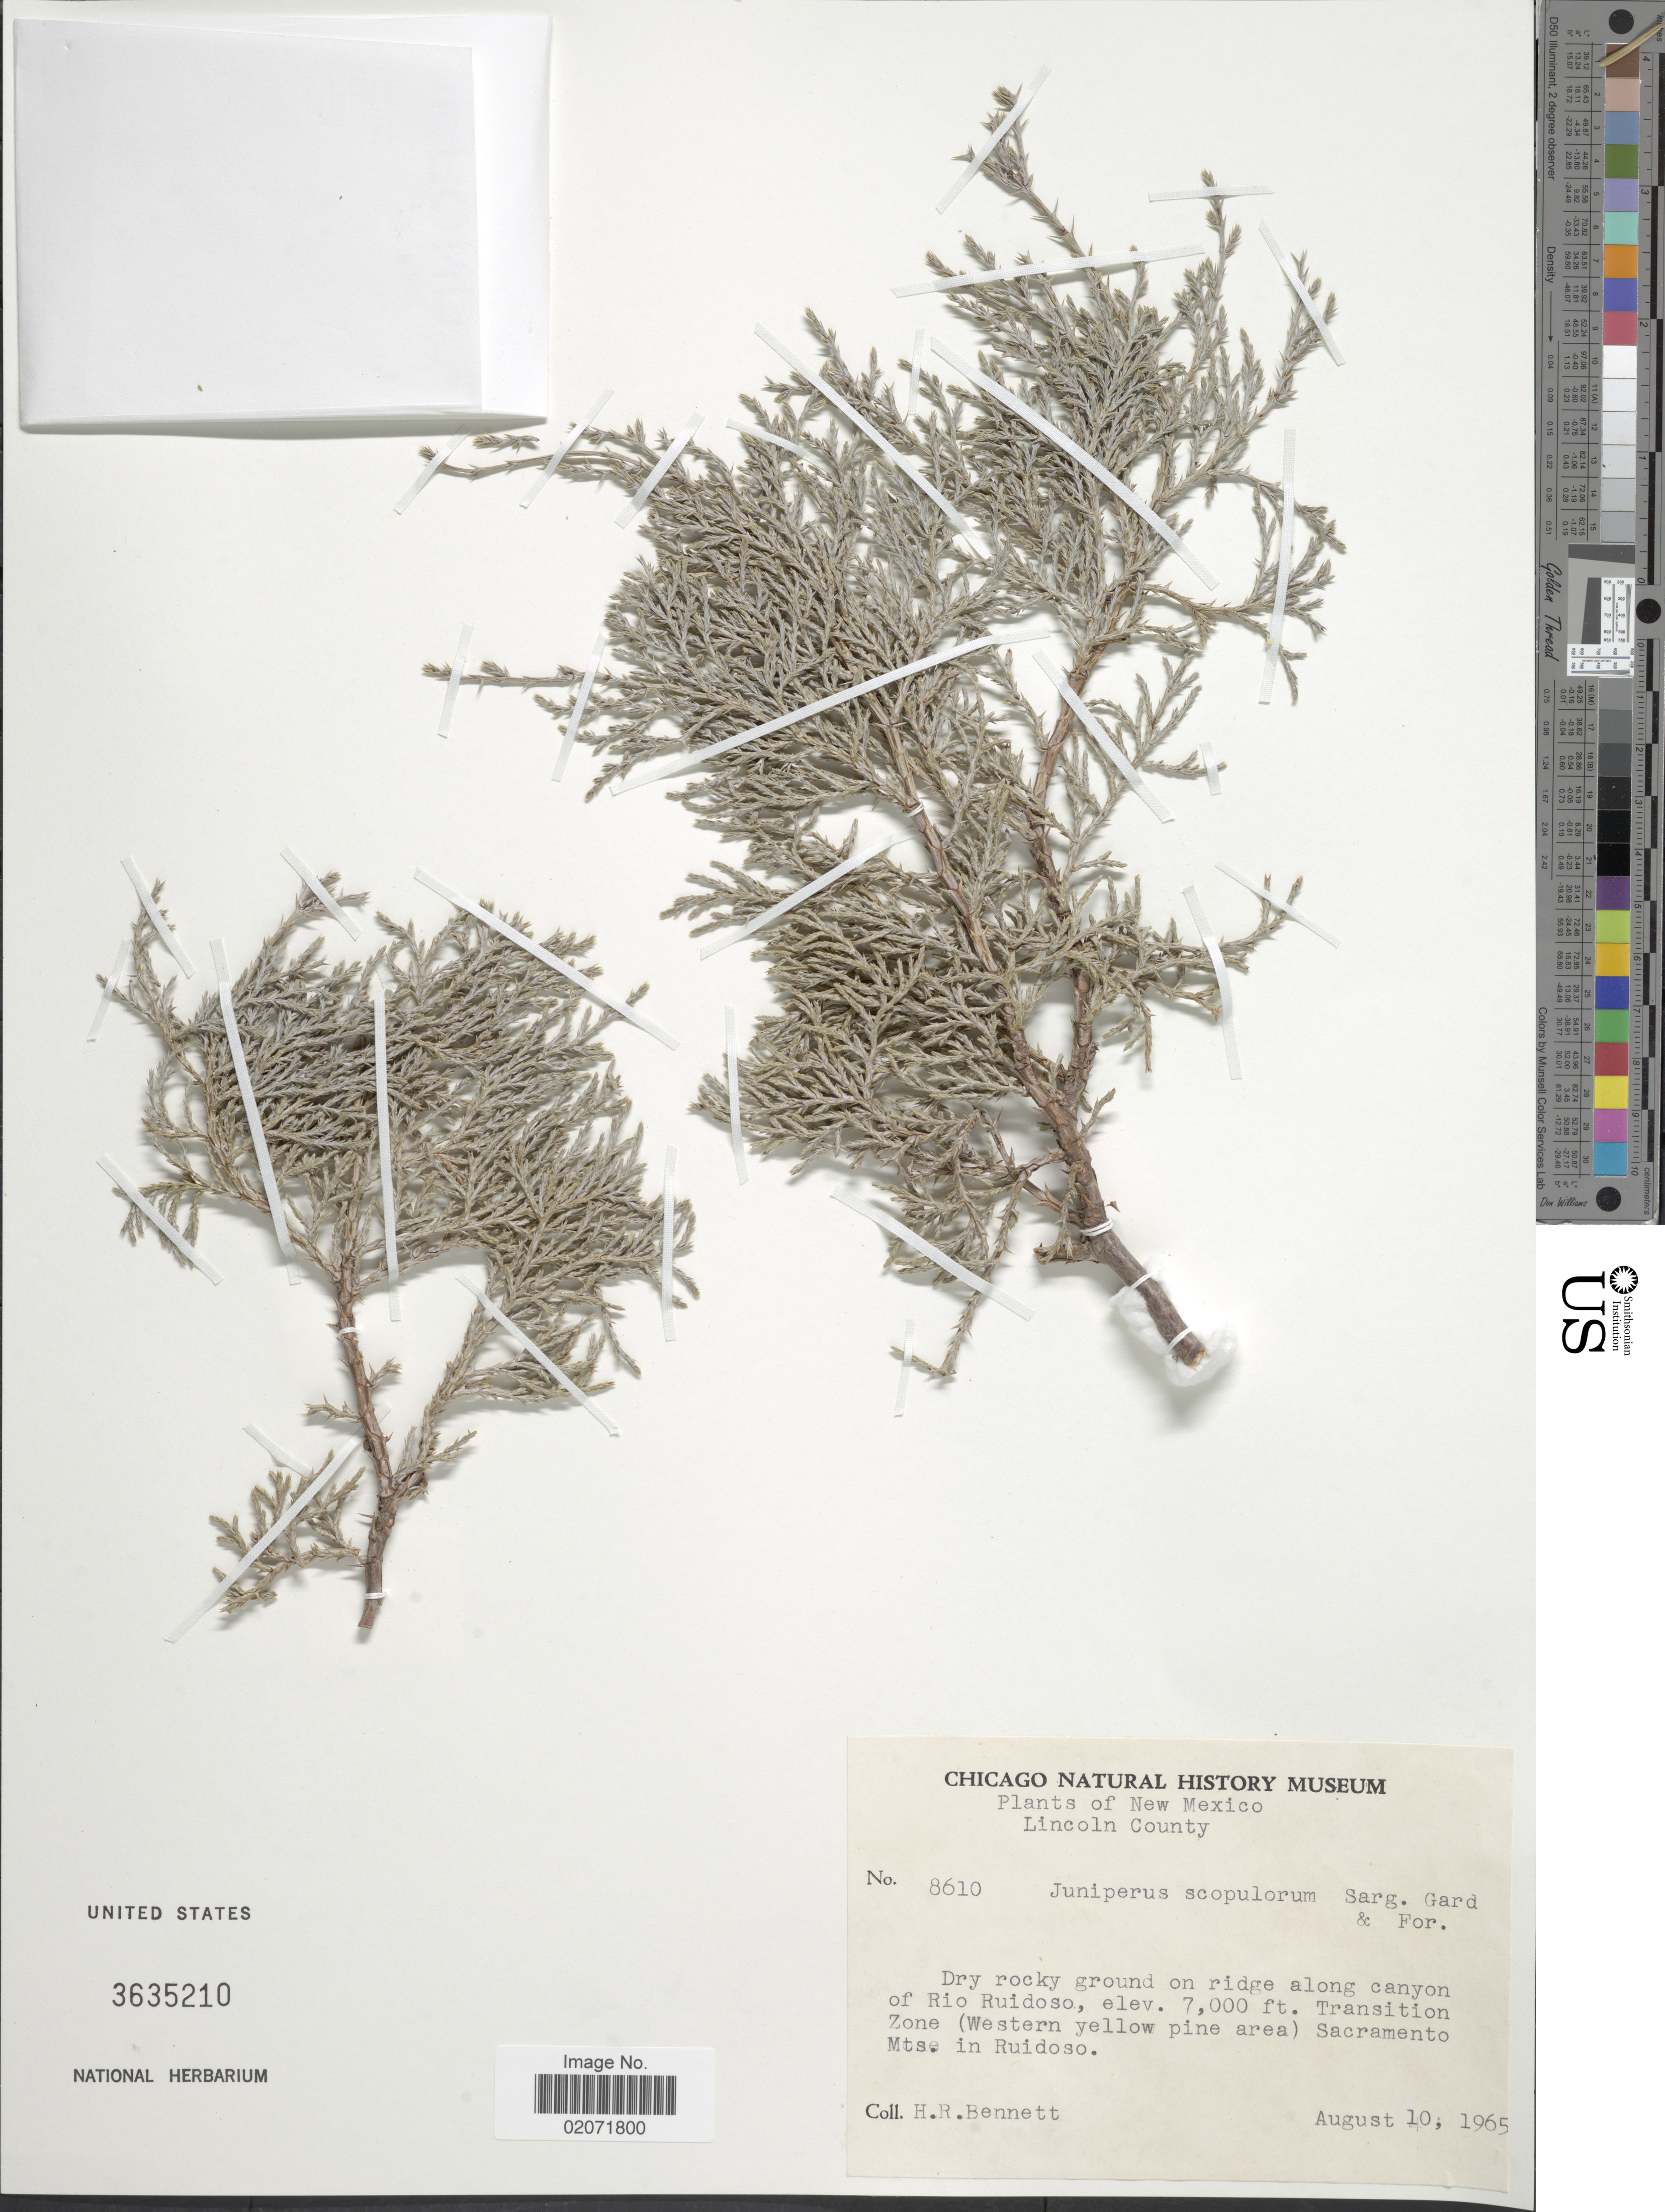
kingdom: Plantae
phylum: Tracheophyta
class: Pinopsida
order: Pinales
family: Cupressaceae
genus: Juniperus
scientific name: Juniperus scopulorum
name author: Sarg.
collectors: H. R. Bennett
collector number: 8610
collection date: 1965-08-10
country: United States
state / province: New Mexico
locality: Lincoln County, Dry rocky ground on ridge along canyon of Rio Ruidoso, Transition Zone (Western yellow pine area) Sacramento Mts. in Ruidoso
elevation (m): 2134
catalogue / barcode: US 3635210